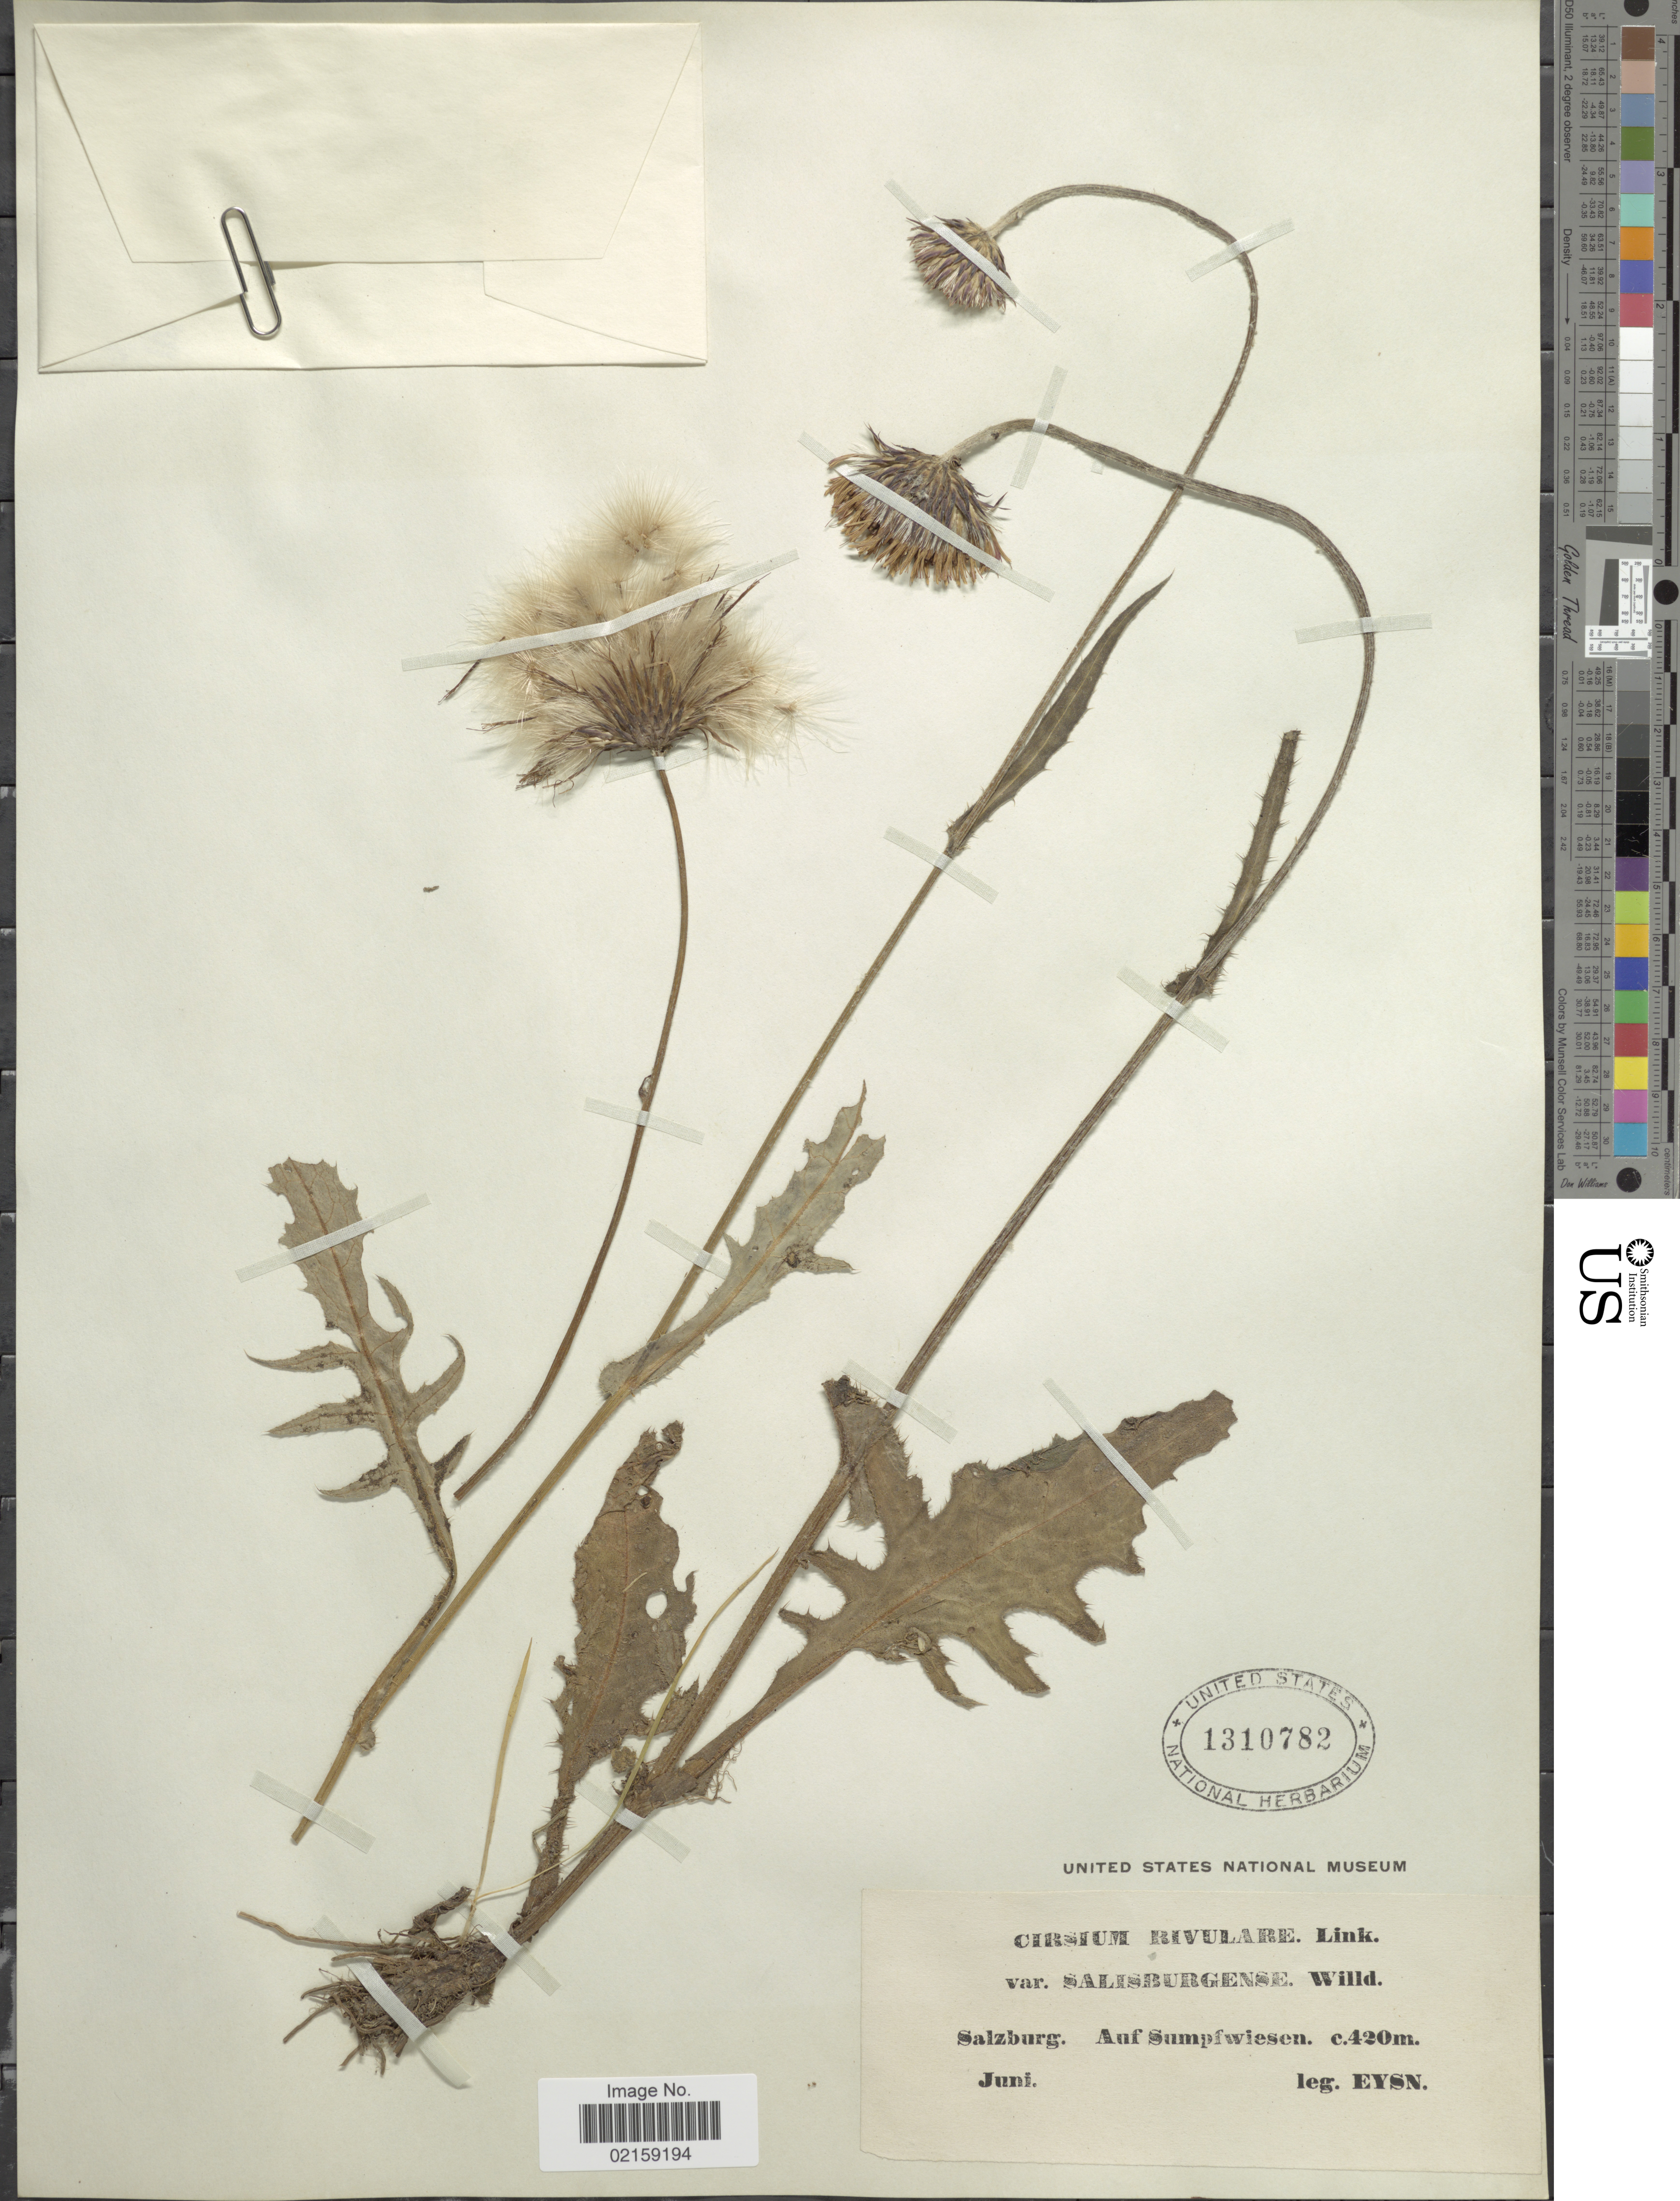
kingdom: Plantae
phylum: Tracheophyta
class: Magnoliopsida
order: Asterales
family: Asteraceae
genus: Cirsium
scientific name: Cirsium rivulare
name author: (Jacq.) All.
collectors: -. Eysn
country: Austria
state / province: Salzburg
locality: Salzburg. Auf Sumpfwiesen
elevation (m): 420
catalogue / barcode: US 1310782